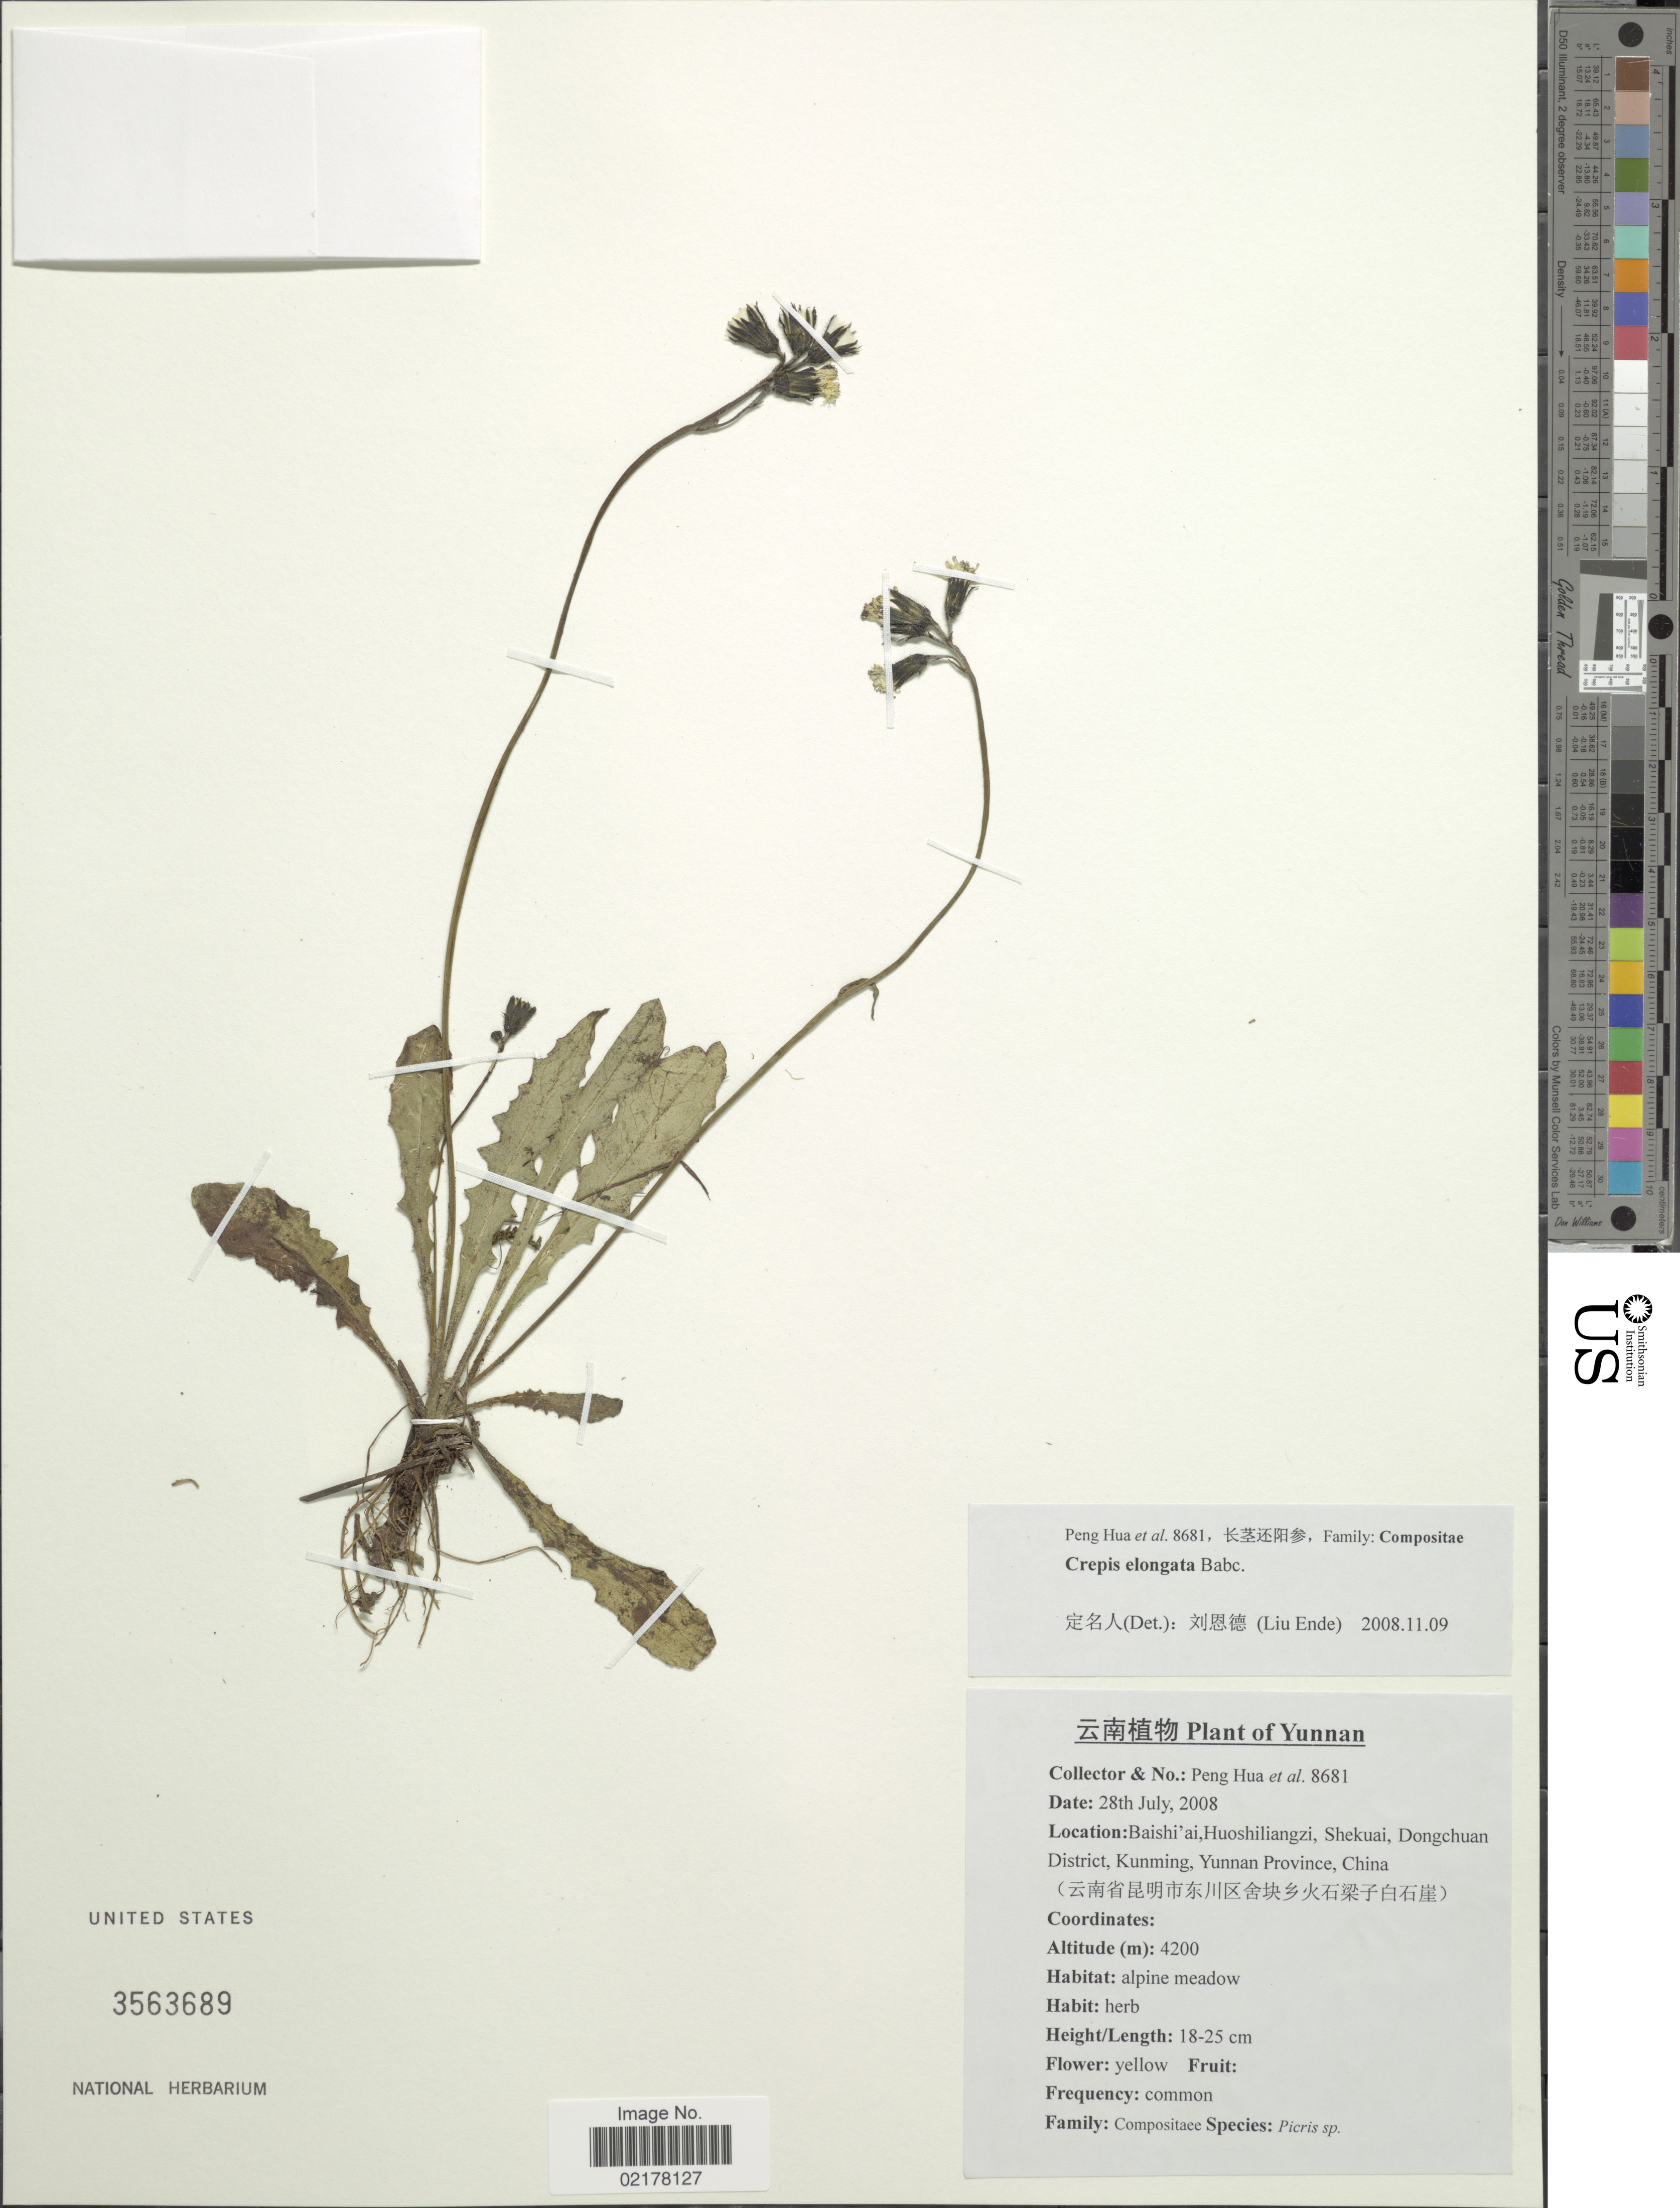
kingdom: Plantae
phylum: Tracheophyta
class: Magnoliopsida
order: Asterales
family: Asteraceae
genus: Crepis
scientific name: Crepis elongata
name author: Babc.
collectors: H. Peng & et al.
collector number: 8681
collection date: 2008-07-28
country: China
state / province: Yunnan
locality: Baishi'ai, Huoshiliangzi, Shekuai, Dongchuan District, Kunming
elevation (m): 4200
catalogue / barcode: US 3563689